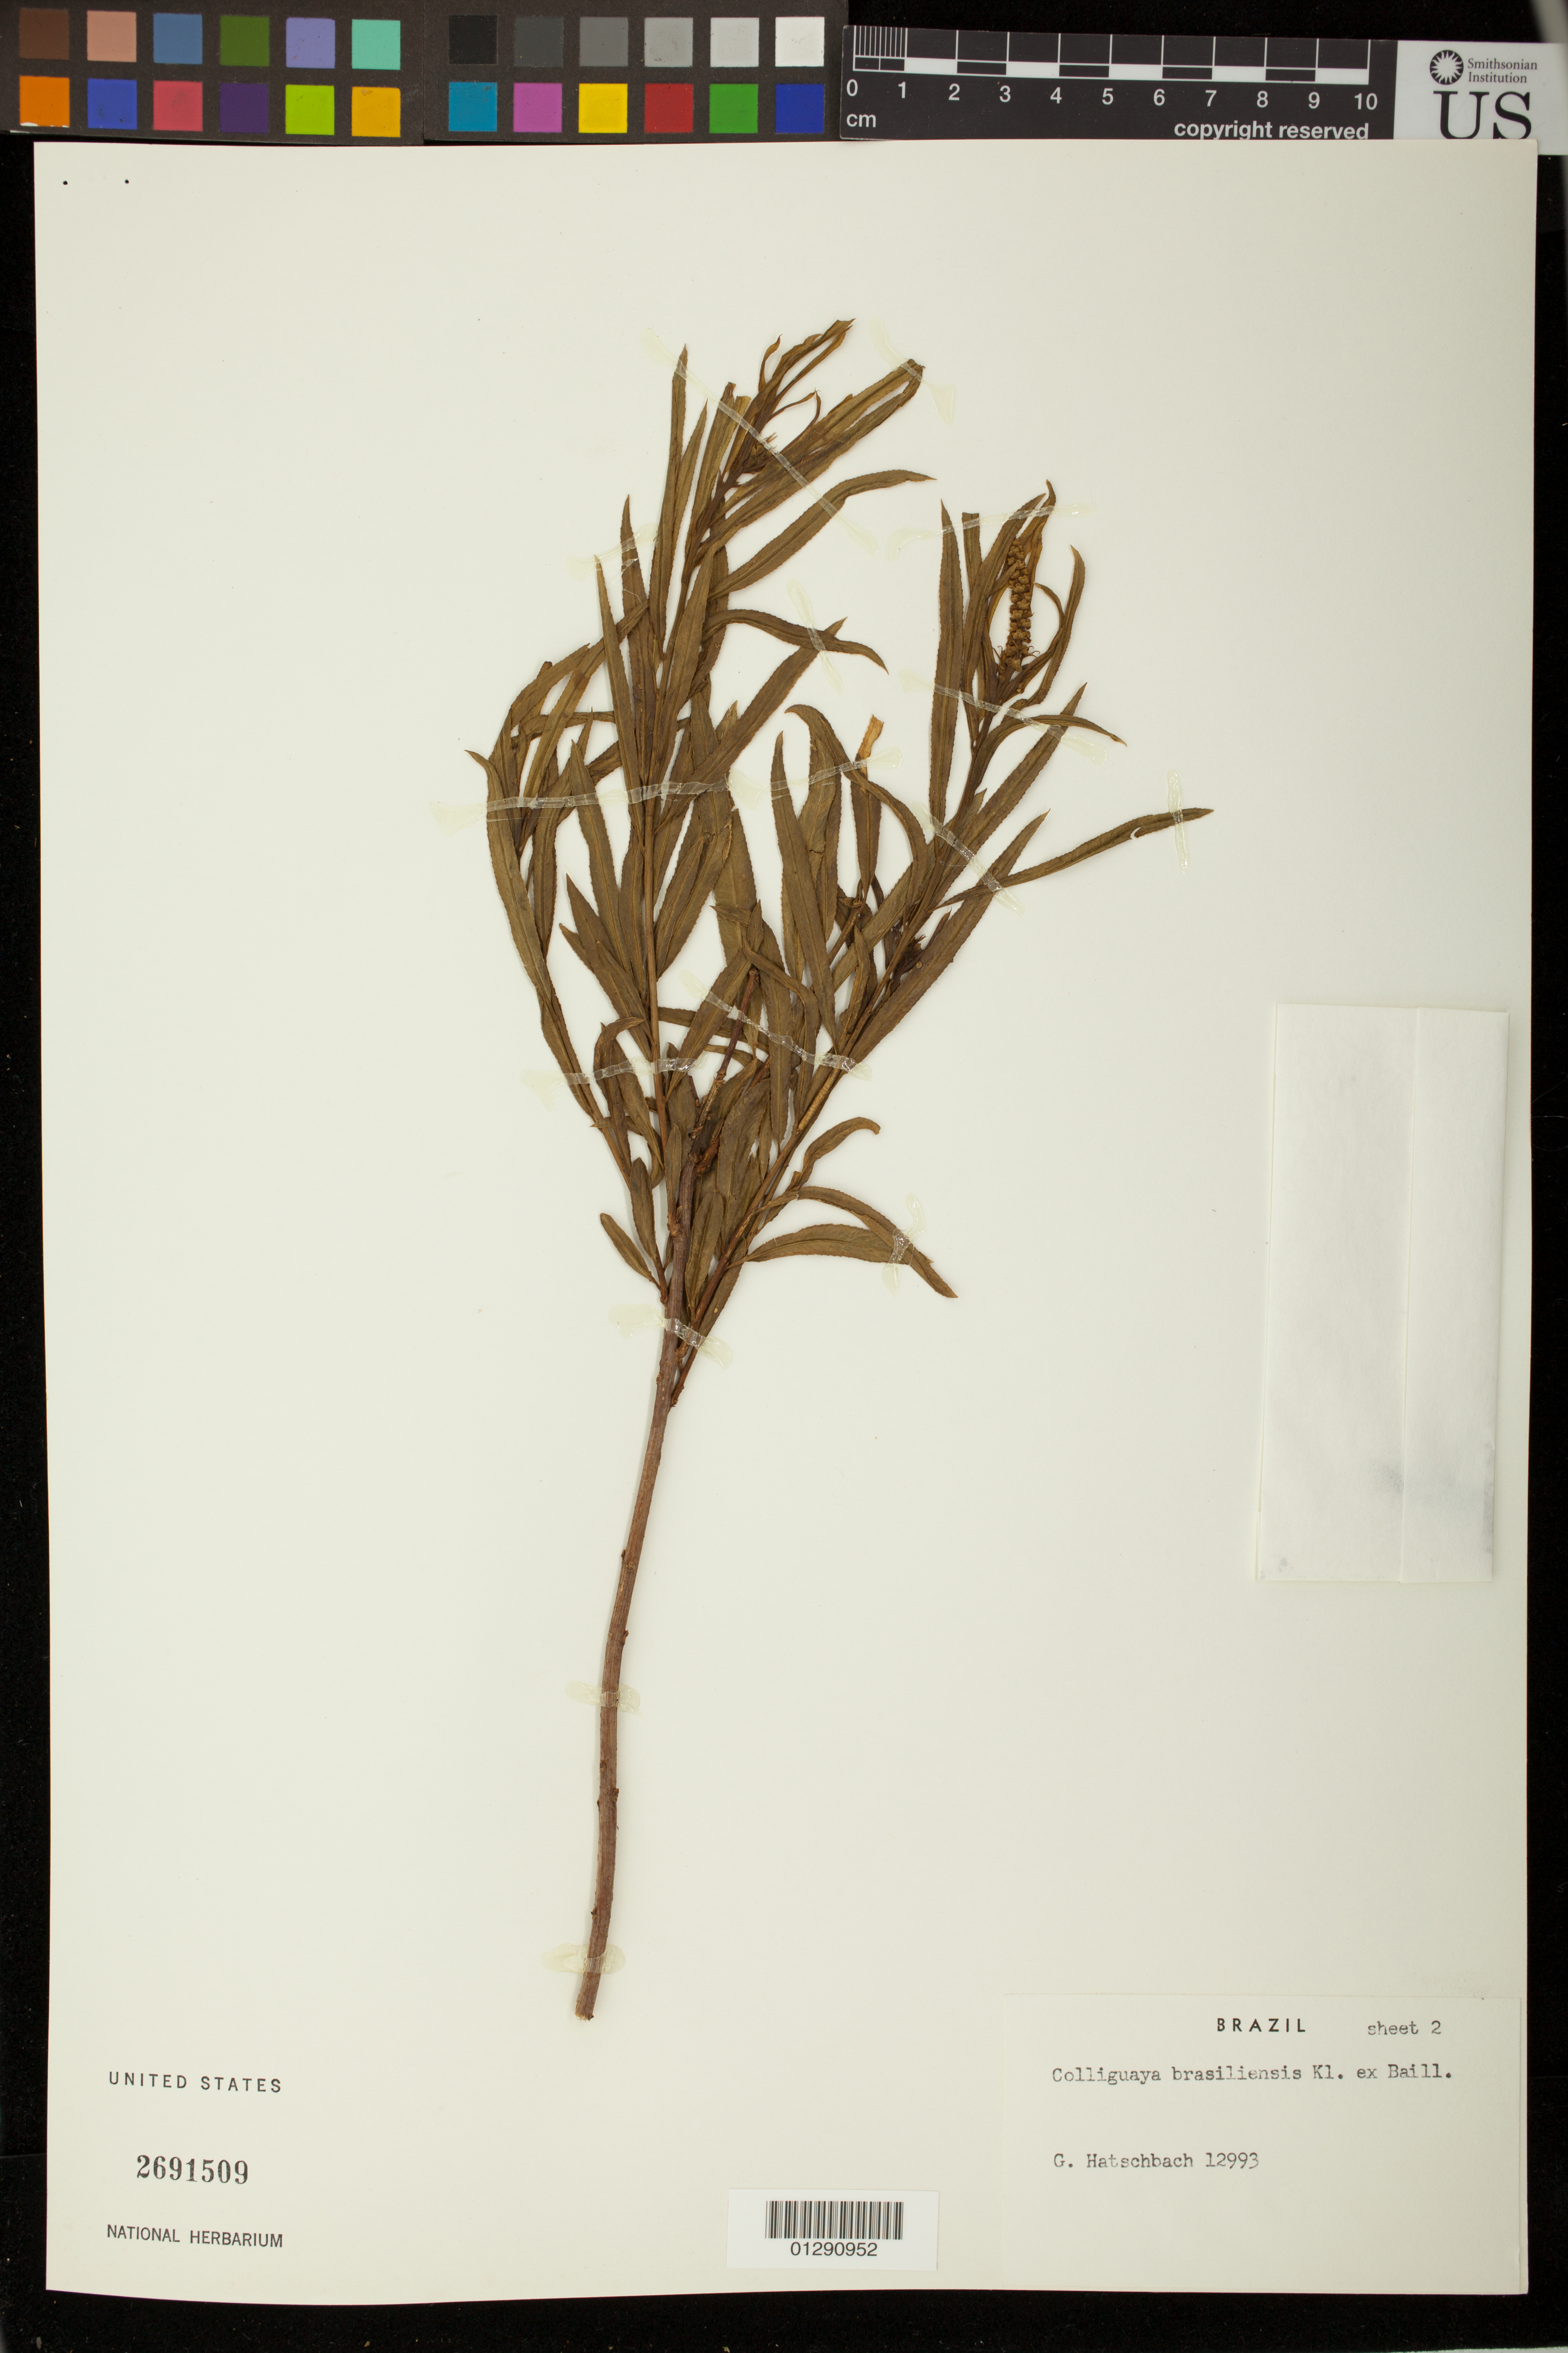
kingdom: Plantae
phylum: Tracheophyta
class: Magnoliopsida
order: Malpighiales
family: Euphorbiaceae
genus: Stillingia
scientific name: Stillingia salpingadenia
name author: (Müll. Arg.) Huber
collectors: G. Hatschbach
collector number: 12993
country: Brazil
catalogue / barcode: US 2691509